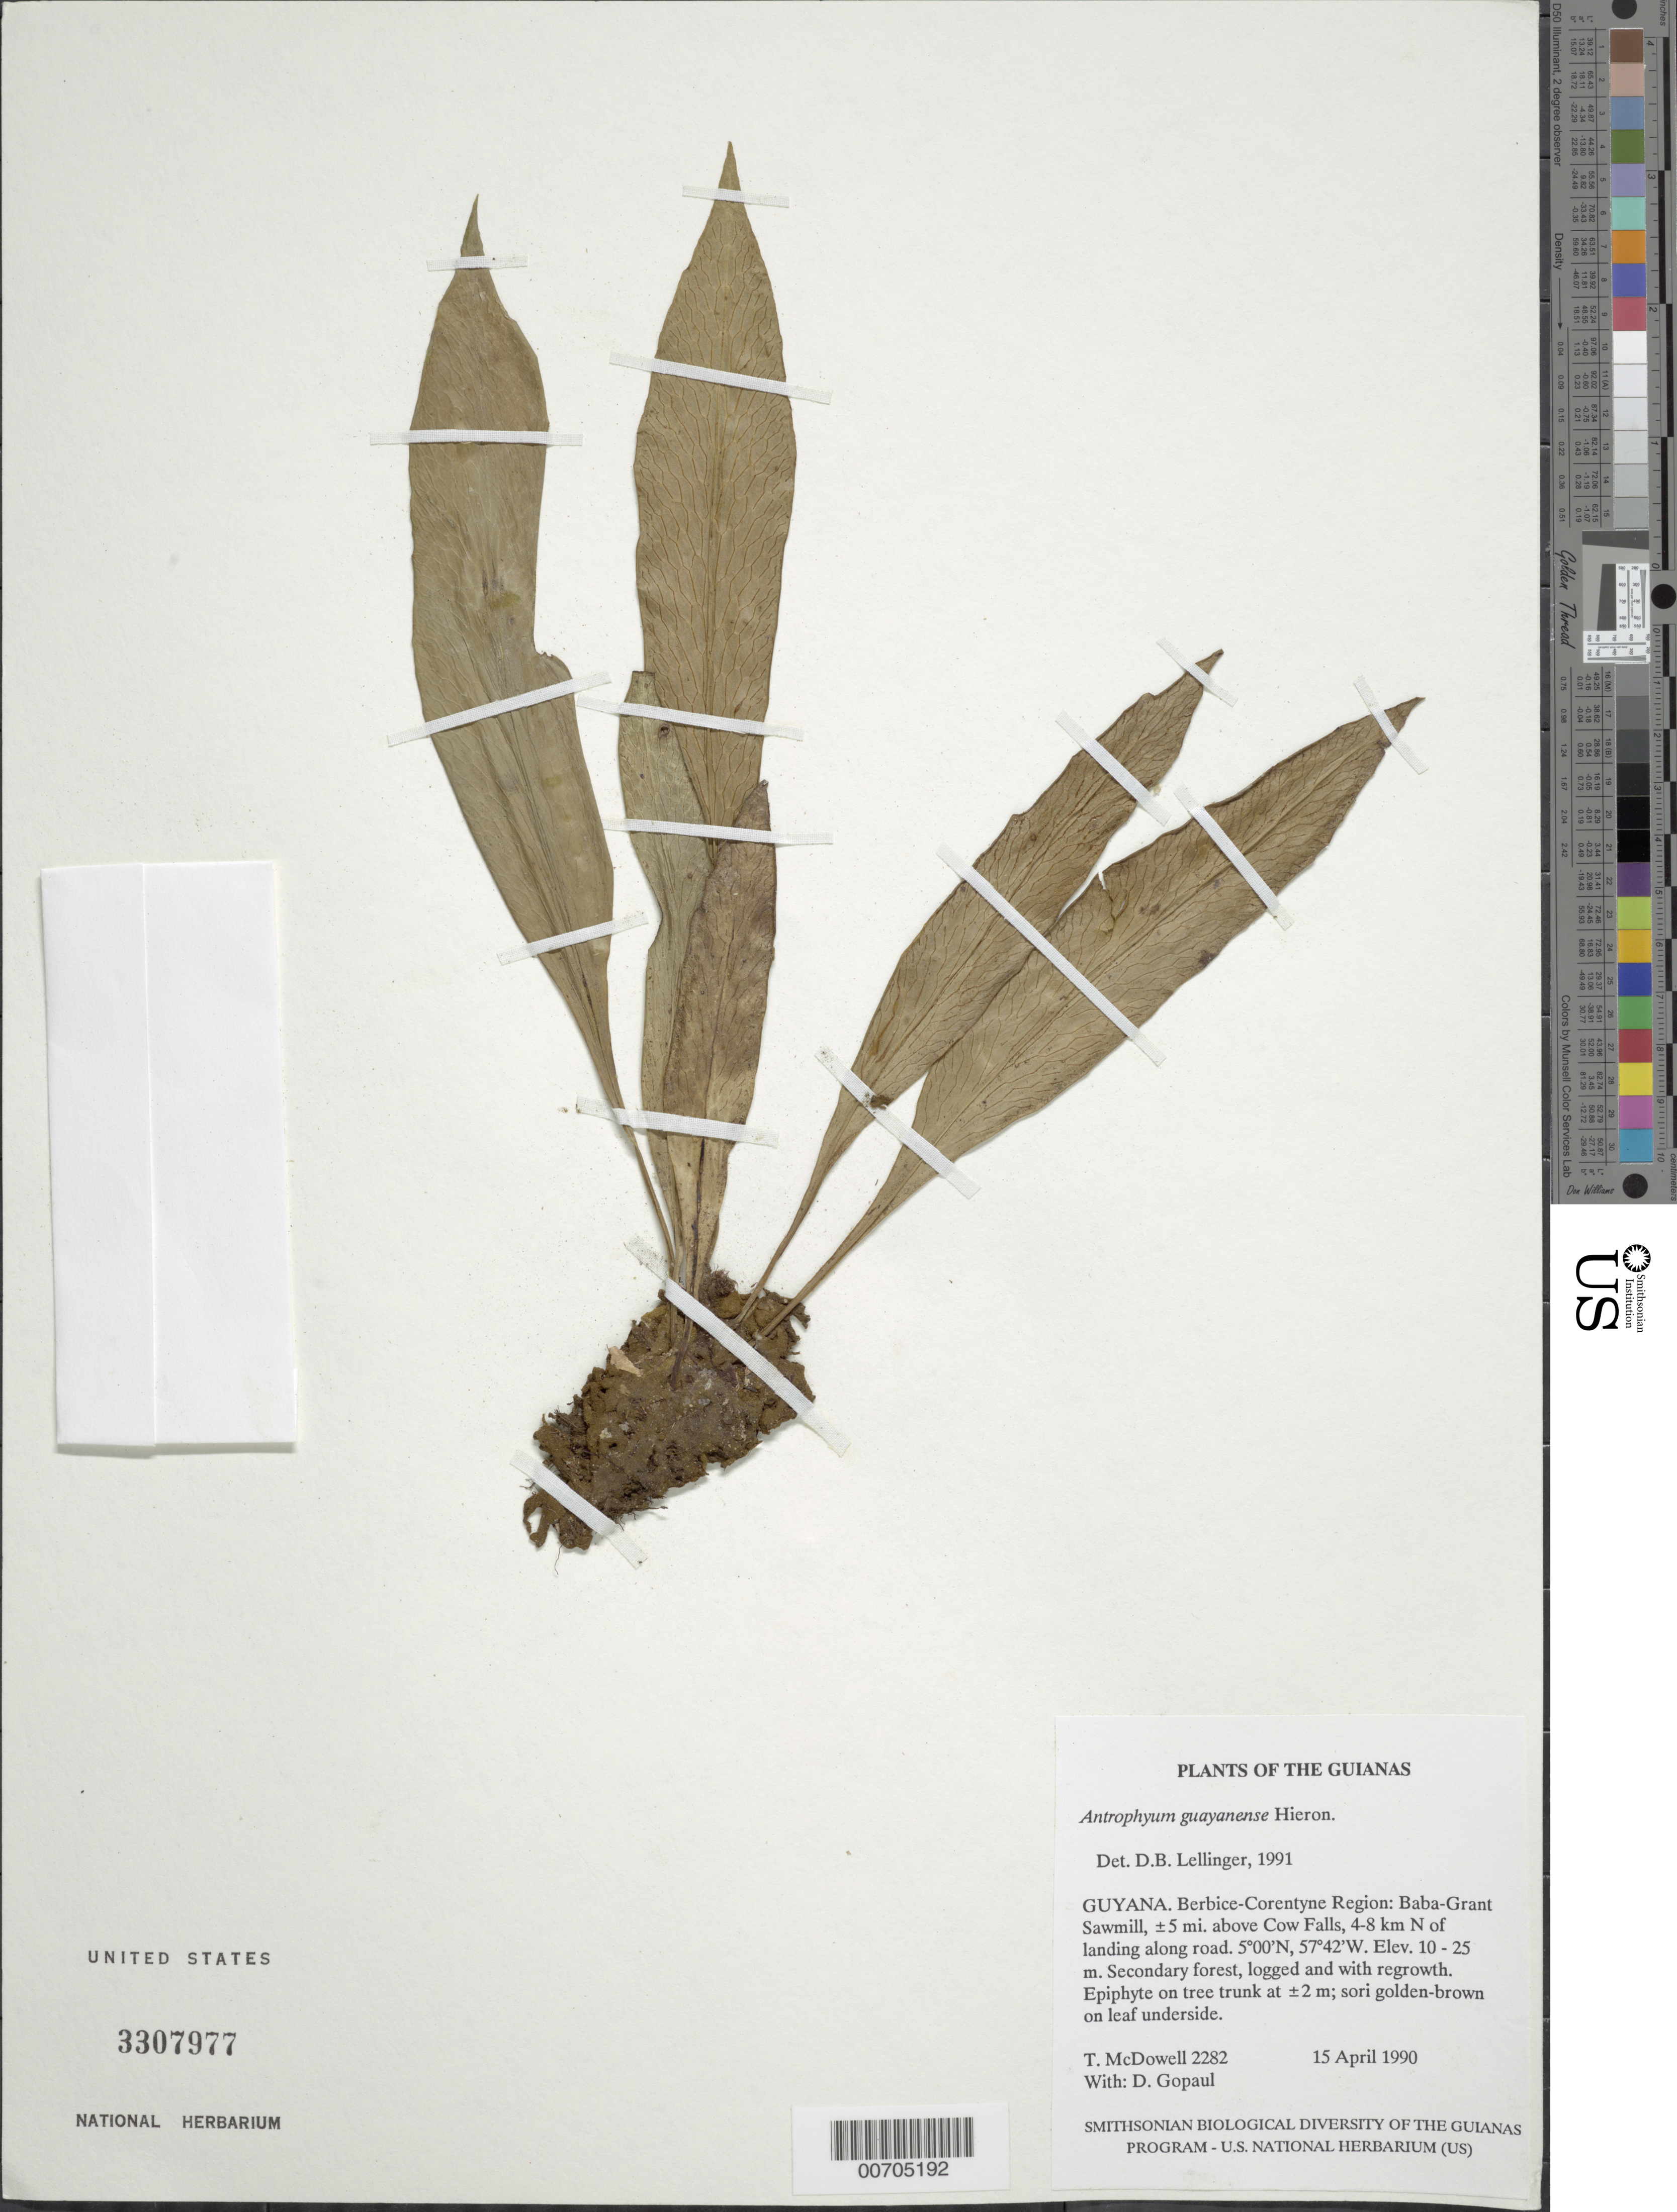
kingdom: Plantae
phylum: Tracheophyta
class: Polypodiopsida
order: Polypodiales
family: Pteridaceae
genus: Polytaenium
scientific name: Polytaenium guayanense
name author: (Hieron.) Alston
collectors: T. McDowell & D. Gopaul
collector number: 2282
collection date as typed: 15 April 1990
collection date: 1990-04-15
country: Guyana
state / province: E. Berbice-Corentyne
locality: Baba-Grant Sawmill, ±5 mi. above Cow Falls, Corentyne River. 4-8 km N of landing along logging road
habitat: Secondary forest, logged and with regrowth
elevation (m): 10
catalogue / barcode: US 3307977